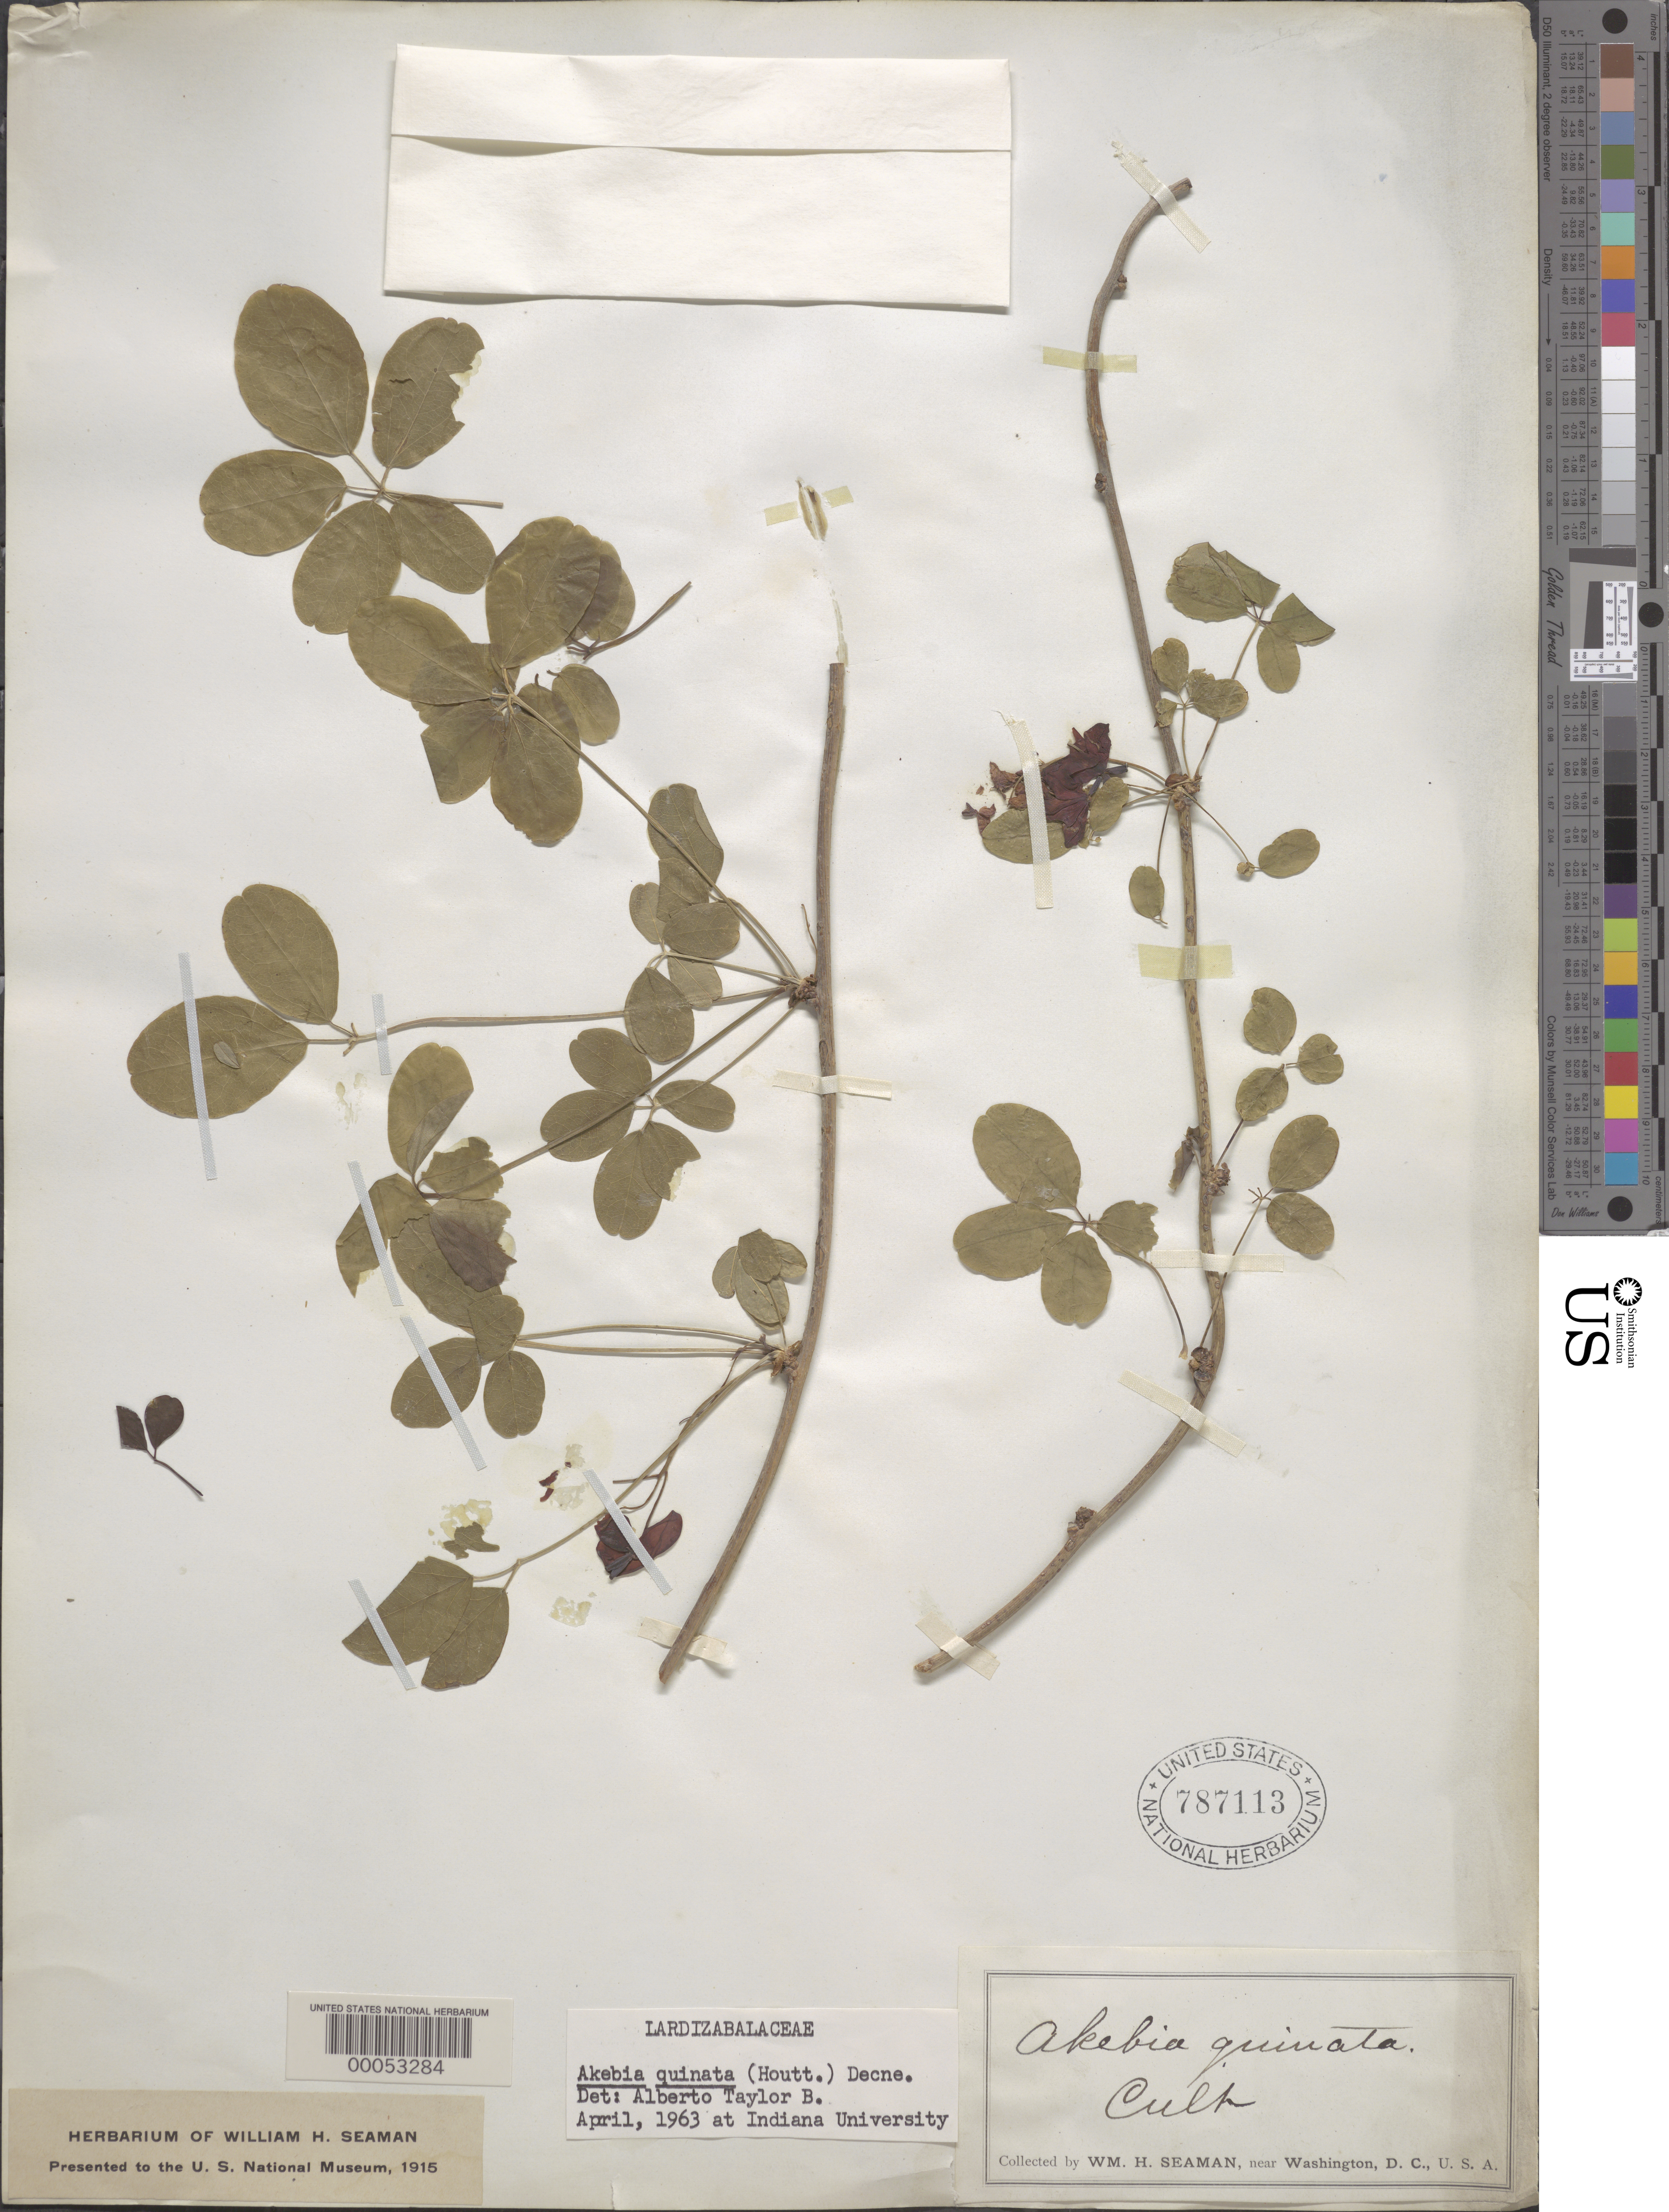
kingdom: Plantae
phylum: Tracheophyta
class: Magnoliopsida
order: Ranunculales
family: Lardizabalaceae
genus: Akebia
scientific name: Akebia quinata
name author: (Houtt.) Decne.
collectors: W. Seaman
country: United States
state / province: District of Columbia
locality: Washington, D.C.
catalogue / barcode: US 787113